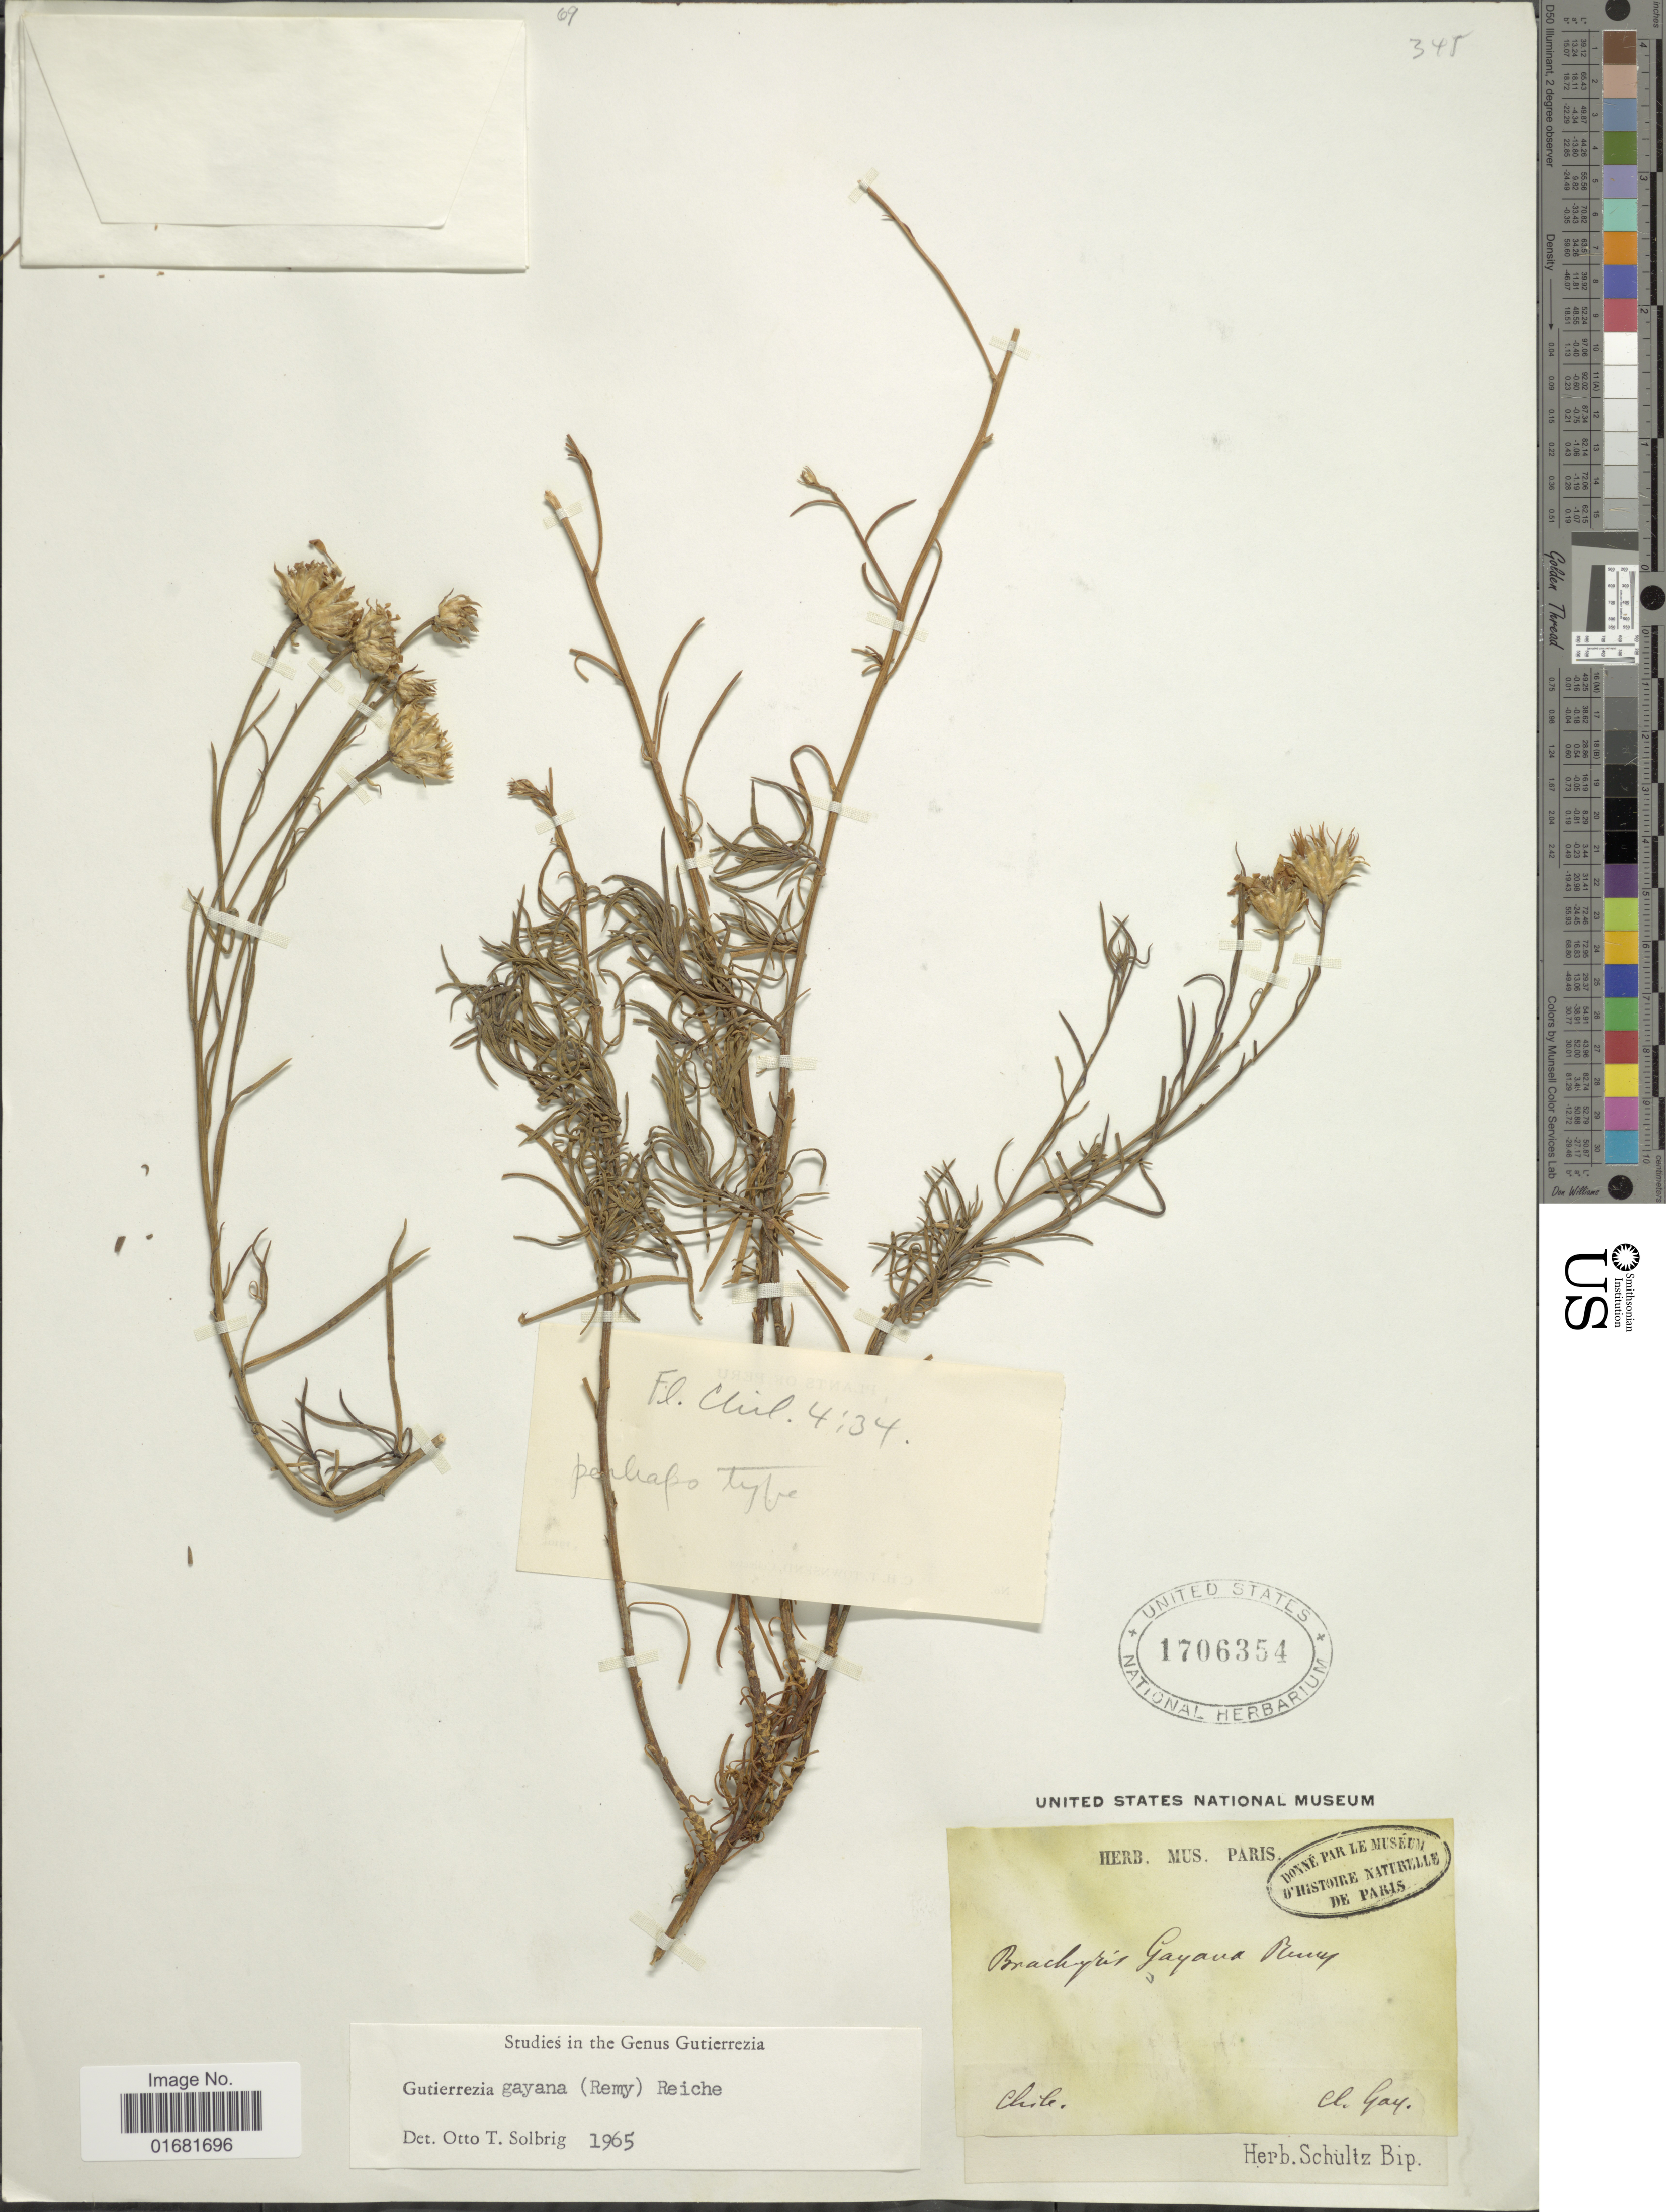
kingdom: Plantae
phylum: Tracheophyta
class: Magnoliopsida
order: Asterales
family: Asteraceae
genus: Gutierrezia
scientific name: Gutierrezia gayana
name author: Reiche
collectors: C. Gay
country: Chile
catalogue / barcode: US 1706354